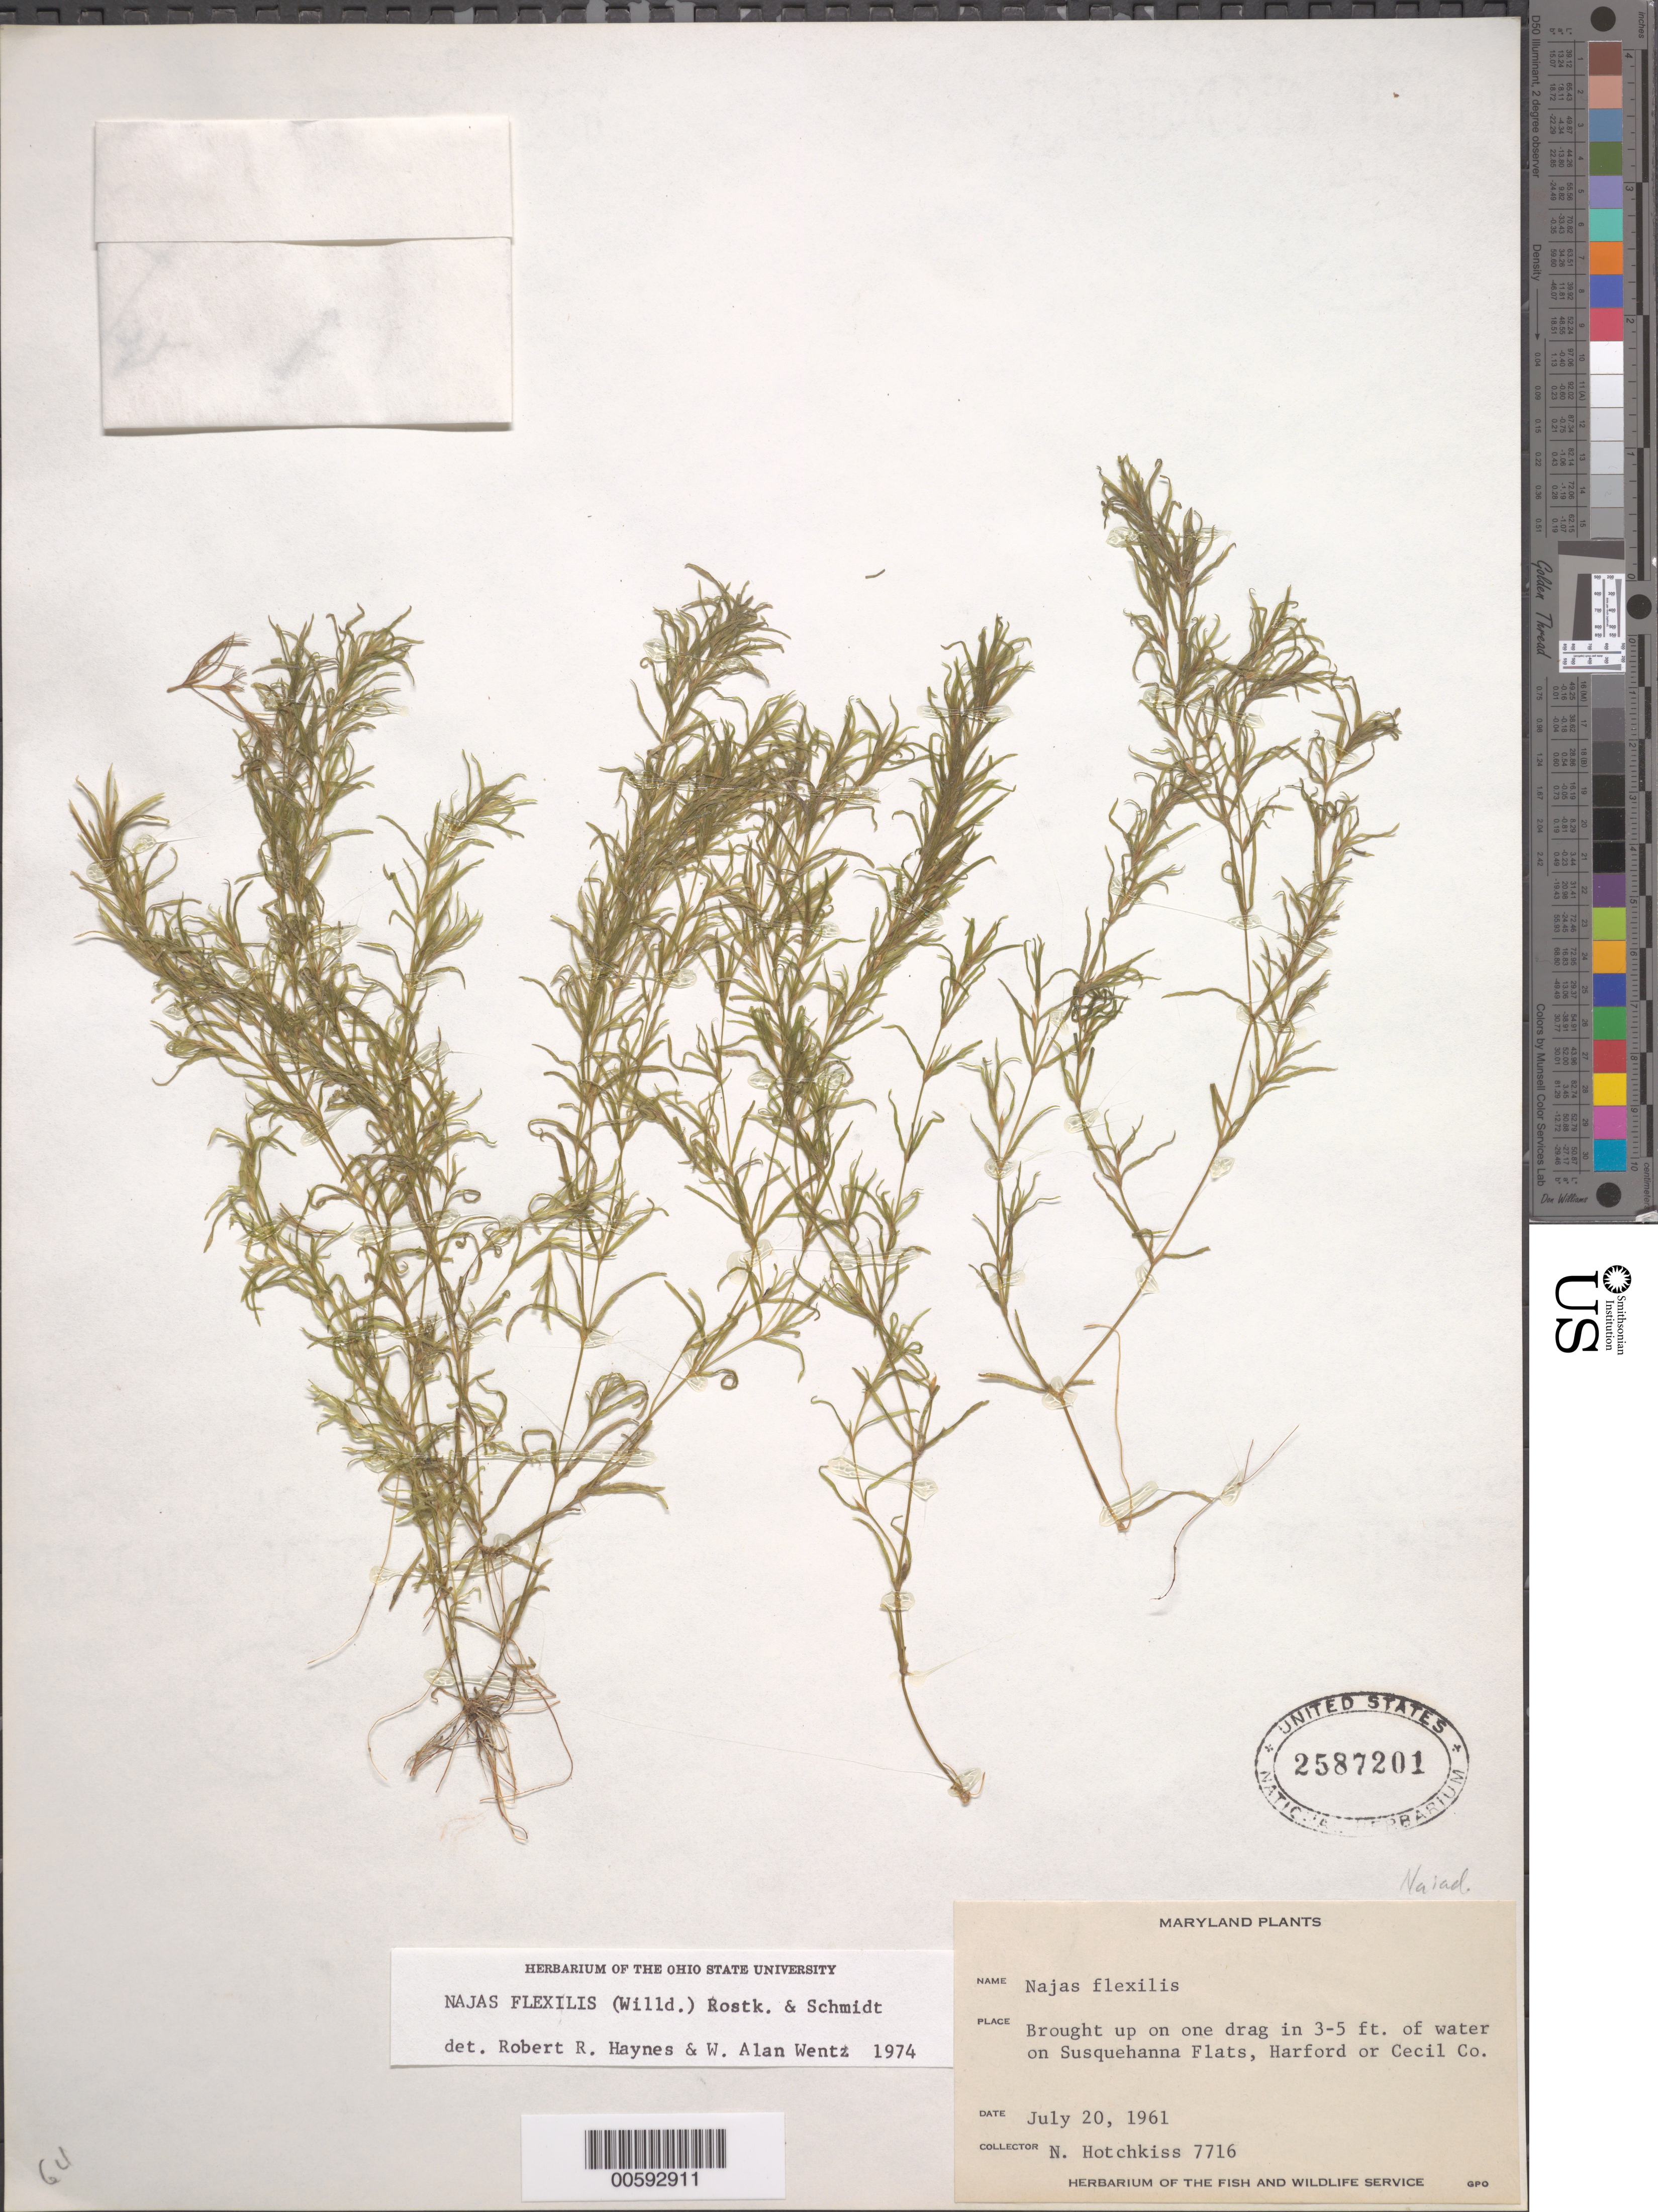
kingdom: Plantae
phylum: Tracheophyta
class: Liliopsida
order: Alismatales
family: Hydrocharitaceae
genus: Najas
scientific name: Najas flexilis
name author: (Willd.) Rostk. & Schmidt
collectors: N. Hotchkiss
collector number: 7716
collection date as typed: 20 Jul 1961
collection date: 1961-07-20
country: United States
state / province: Maryland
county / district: Cecil / Harford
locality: Flats of the Susquehana, between Cecil Co. and Harford Co.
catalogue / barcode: US 2587201